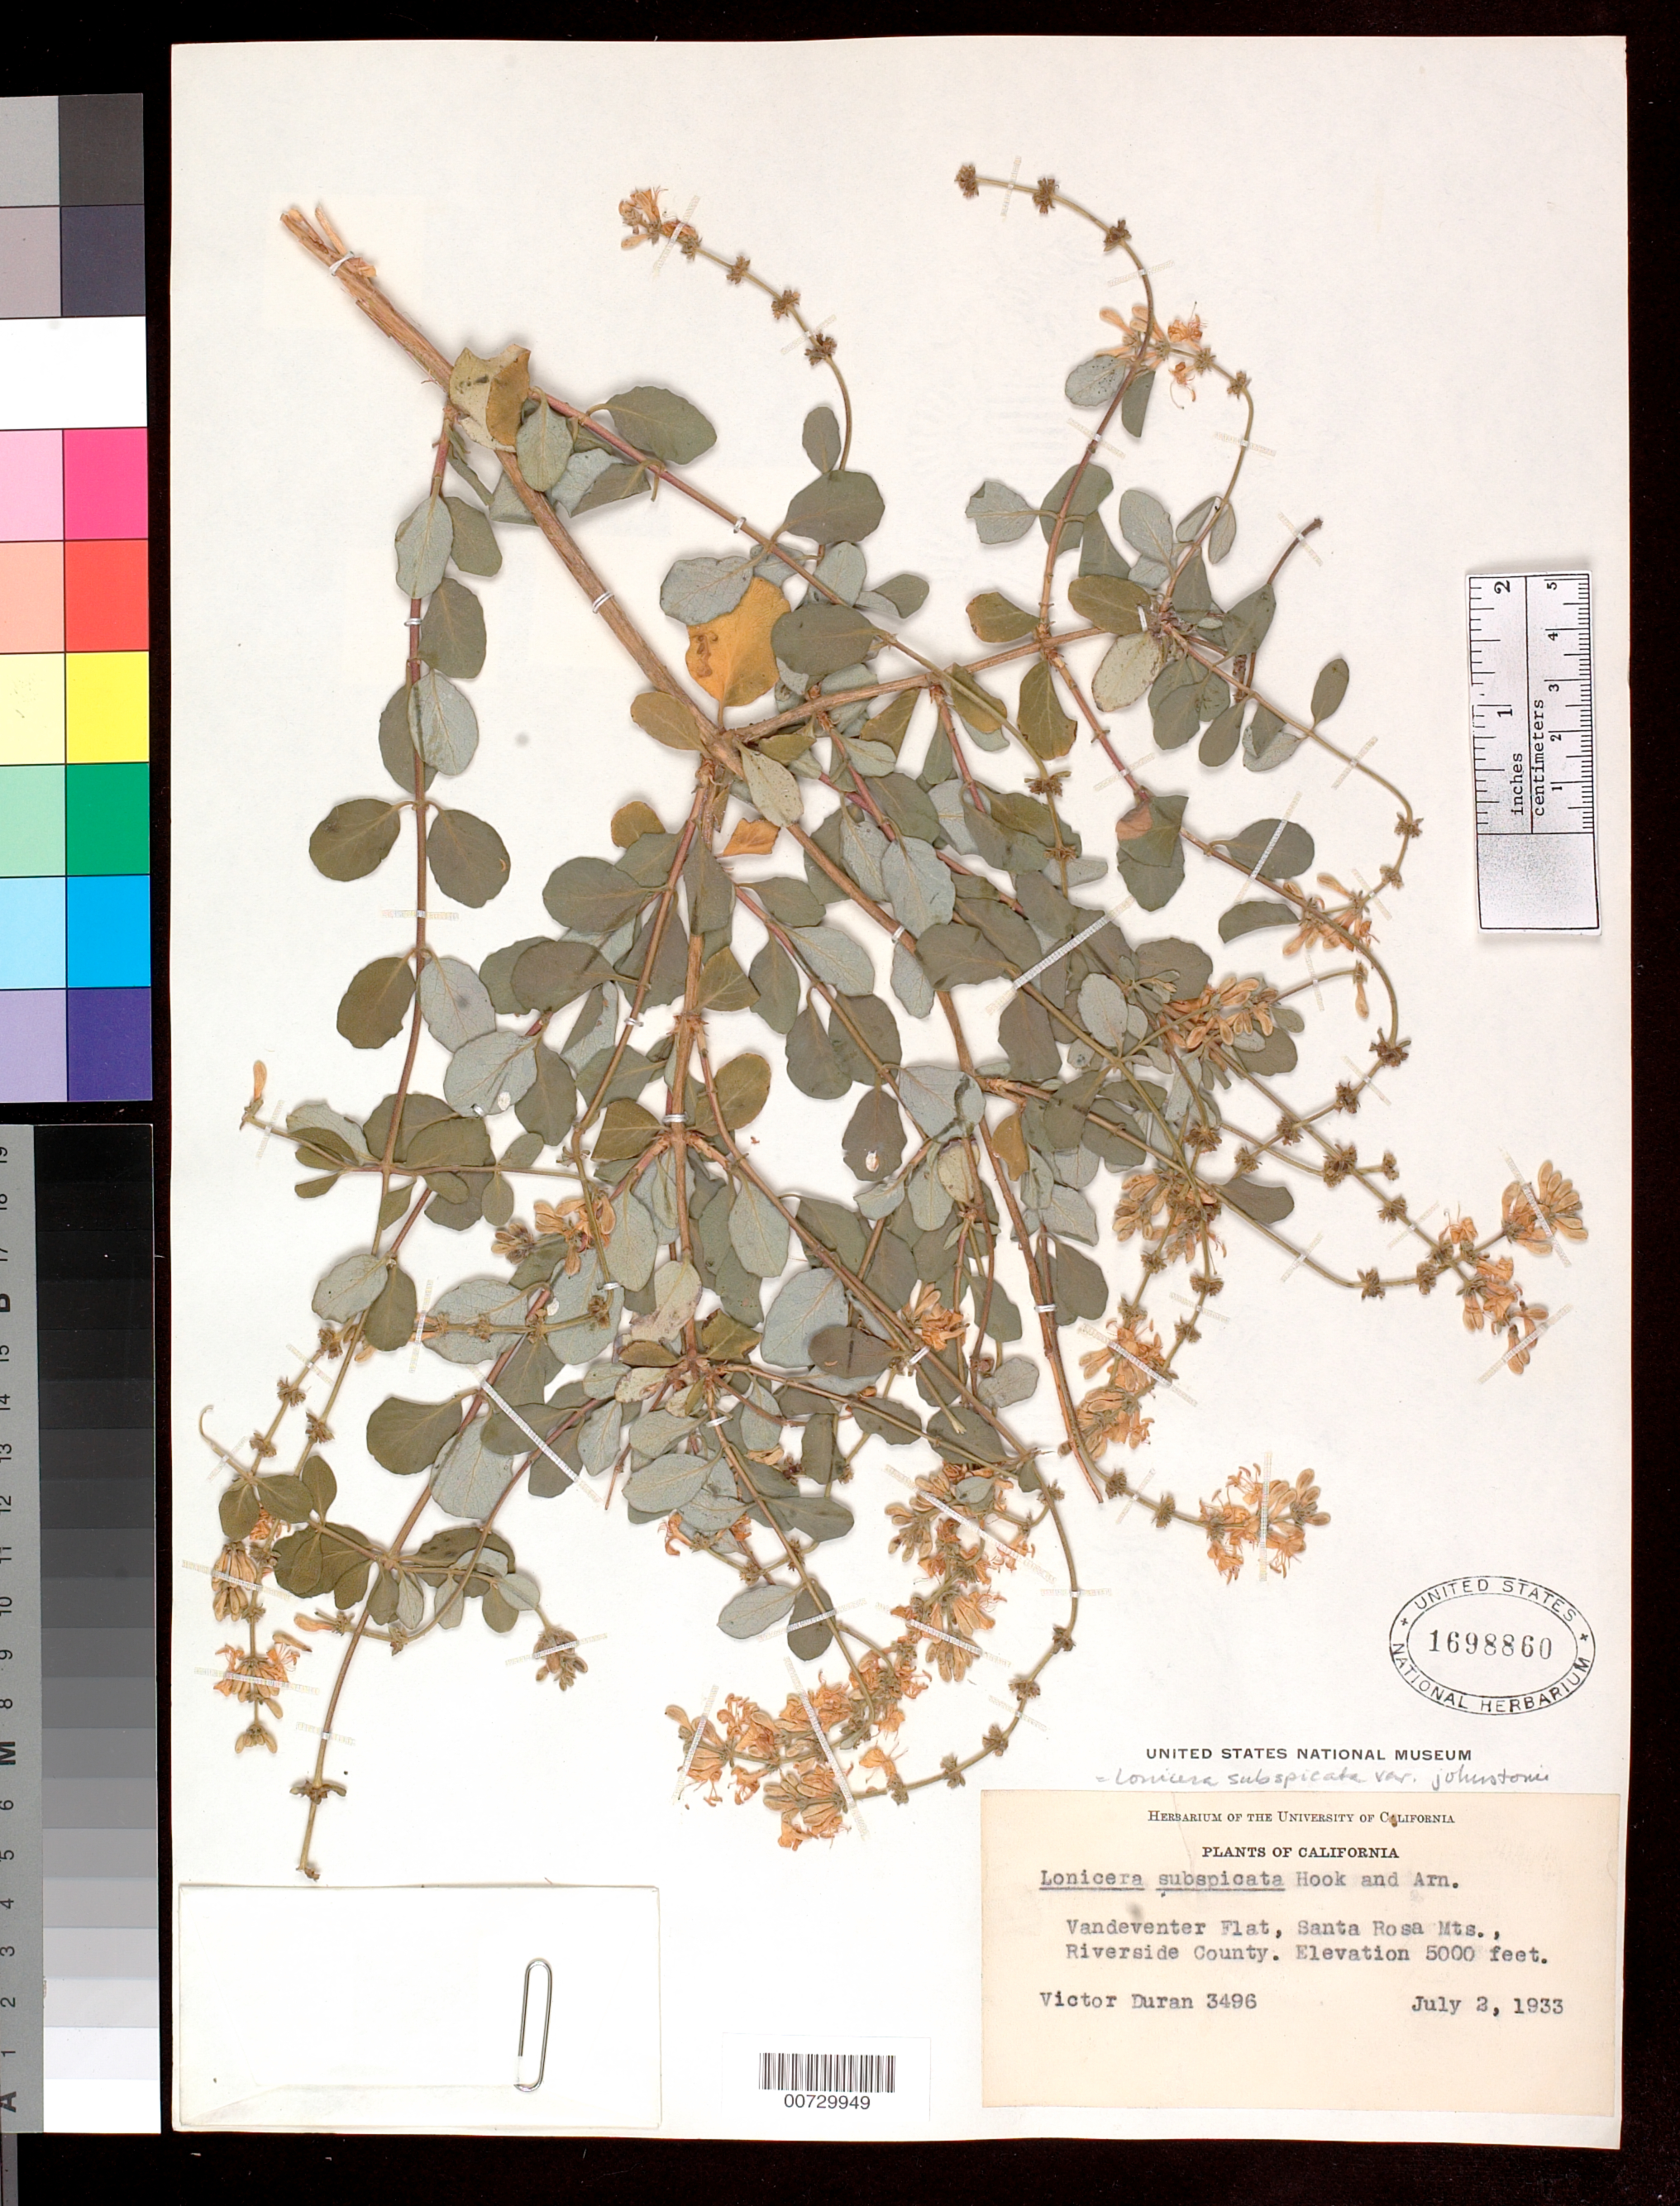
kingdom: Plantae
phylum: Tracheophyta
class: Magnoliopsida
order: Dipsacales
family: Caprifoliaceae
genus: Lonicera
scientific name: Lonicera subspicata var. johnstonii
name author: D.D. Keck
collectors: V. Duran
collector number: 3496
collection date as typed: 2 jul 1933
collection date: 1933-07-02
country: United States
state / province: California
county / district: Riverside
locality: Vandeventer Flat, Santa Rosa Mts.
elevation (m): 1524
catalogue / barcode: US 1698860